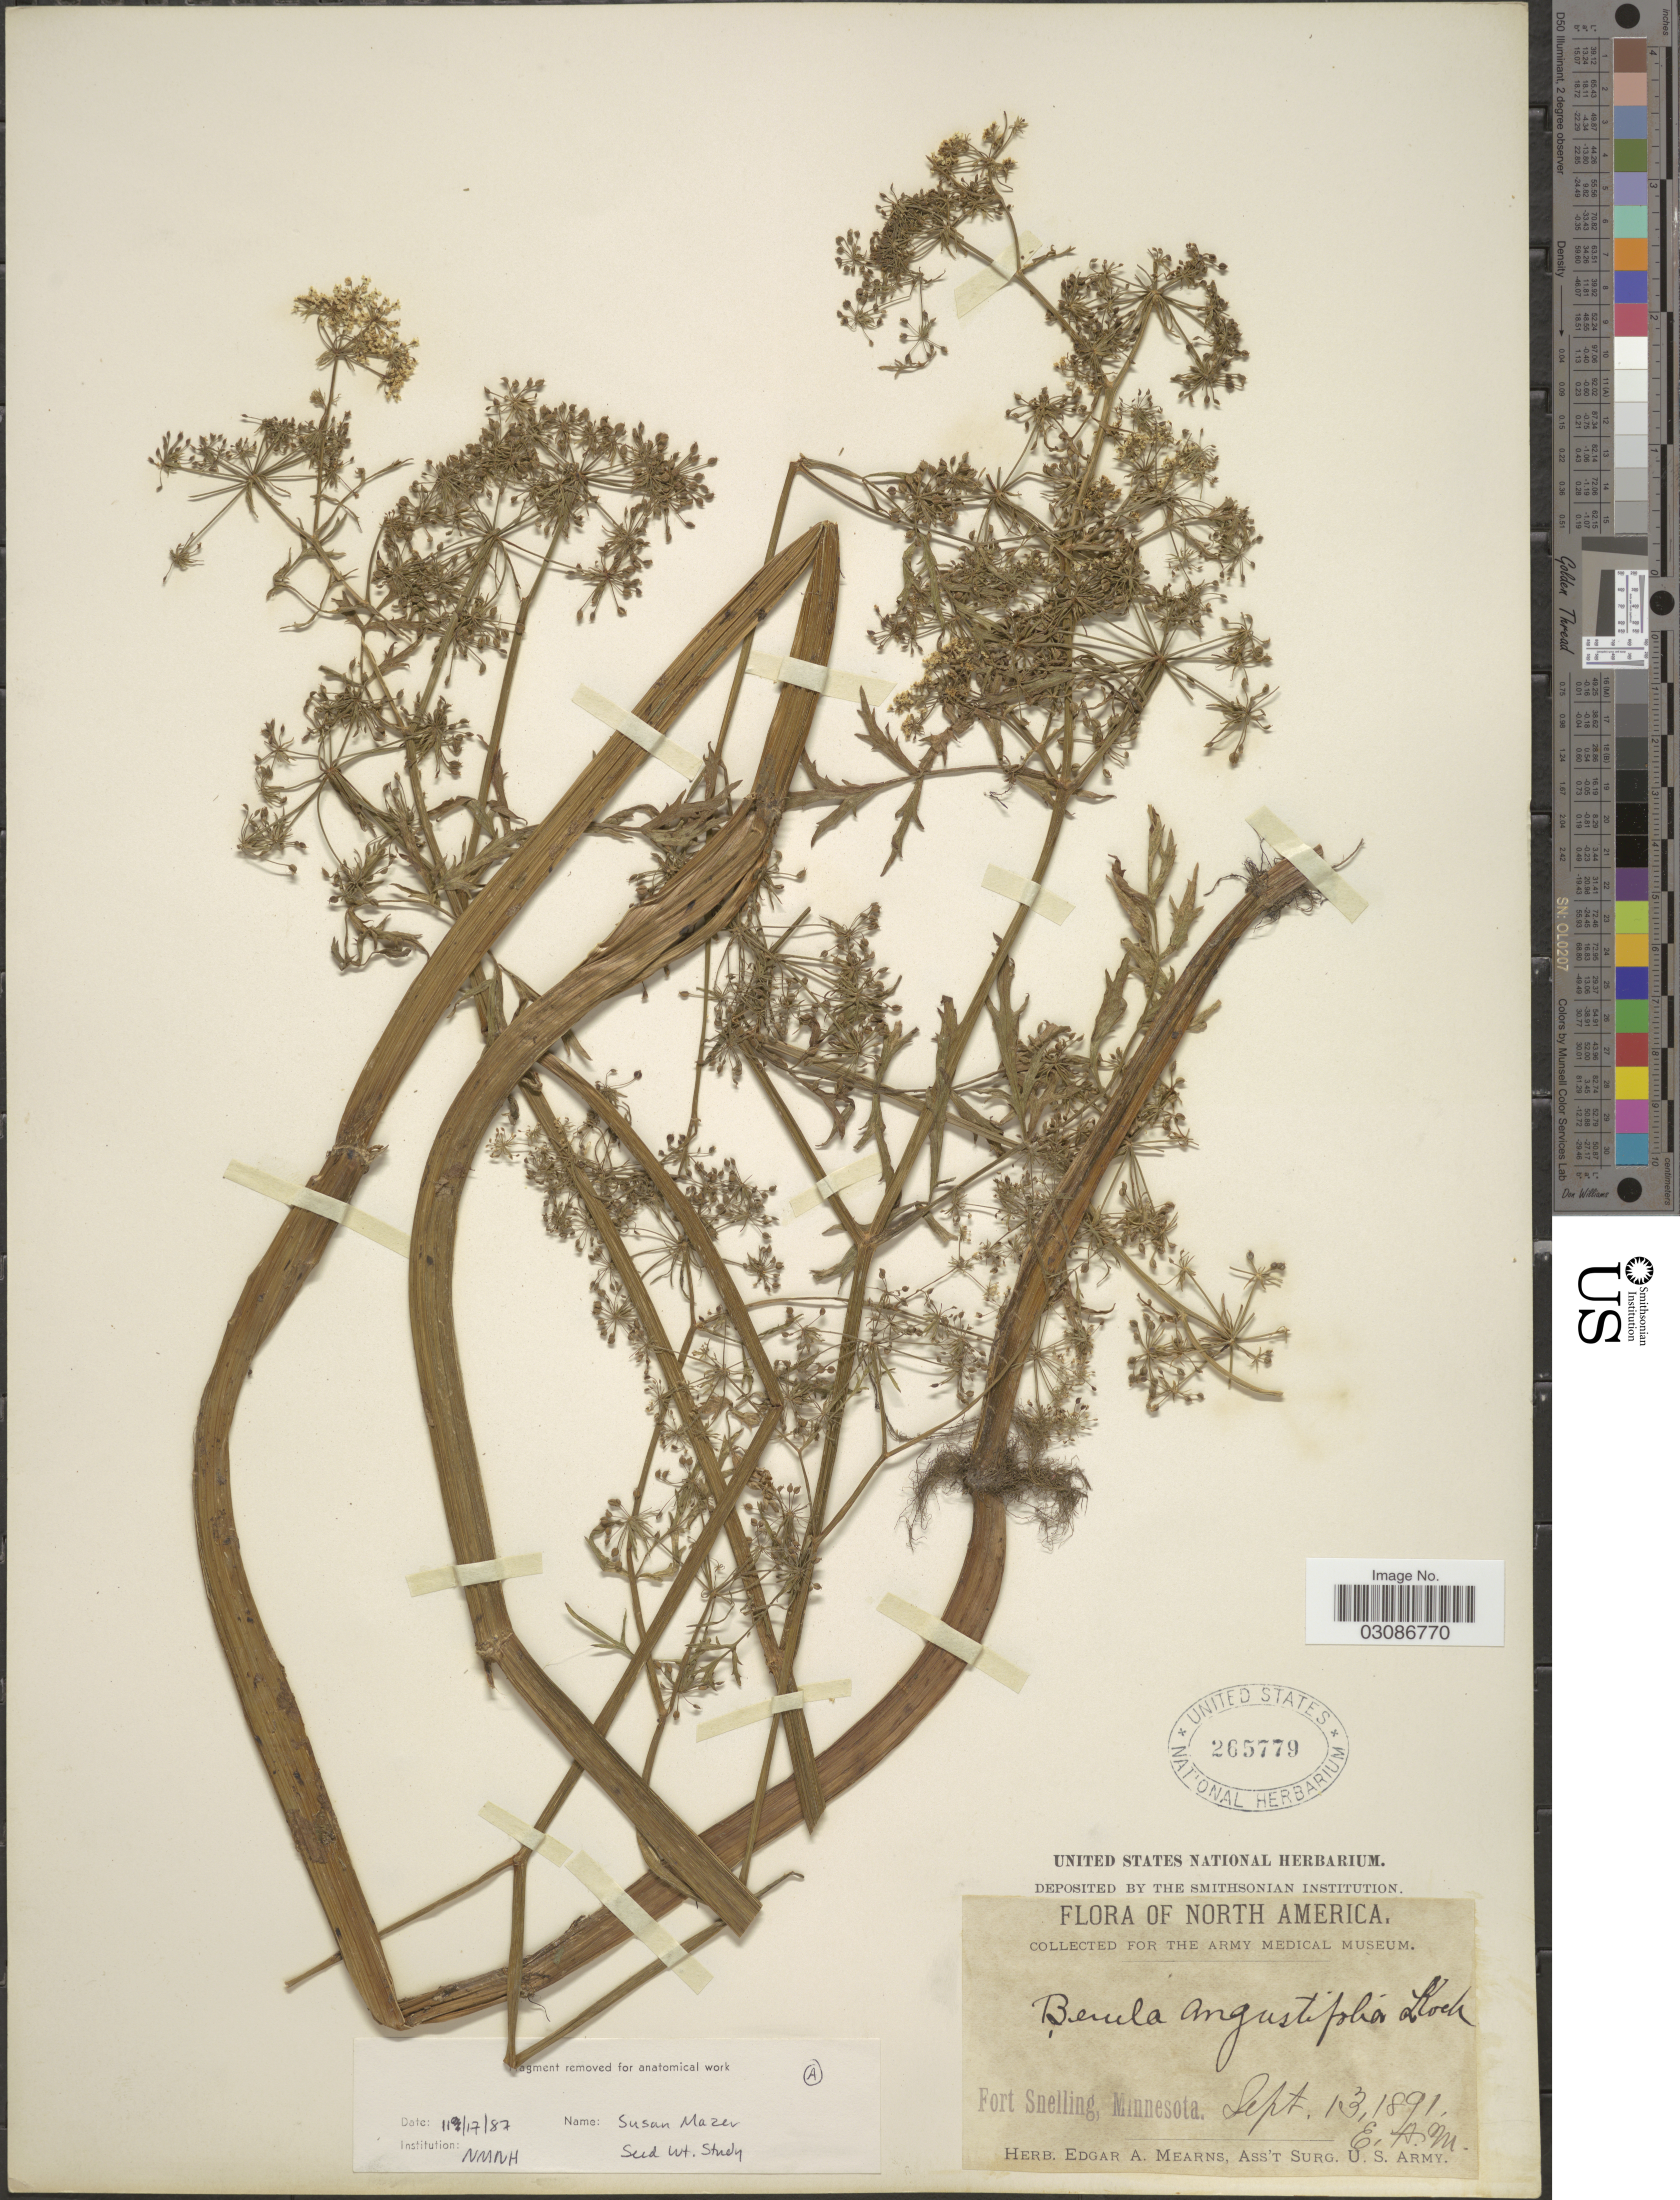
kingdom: Plantae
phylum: Tracheophyta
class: Magnoliopsida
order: Apiales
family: Apiaceae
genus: Berula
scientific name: Berula erecta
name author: (Huds.) Coville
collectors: E. A. Mearns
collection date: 1891-09-13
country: United States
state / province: Minnesota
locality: North America. Fort Snelling, Minnesota.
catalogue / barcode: US 265779